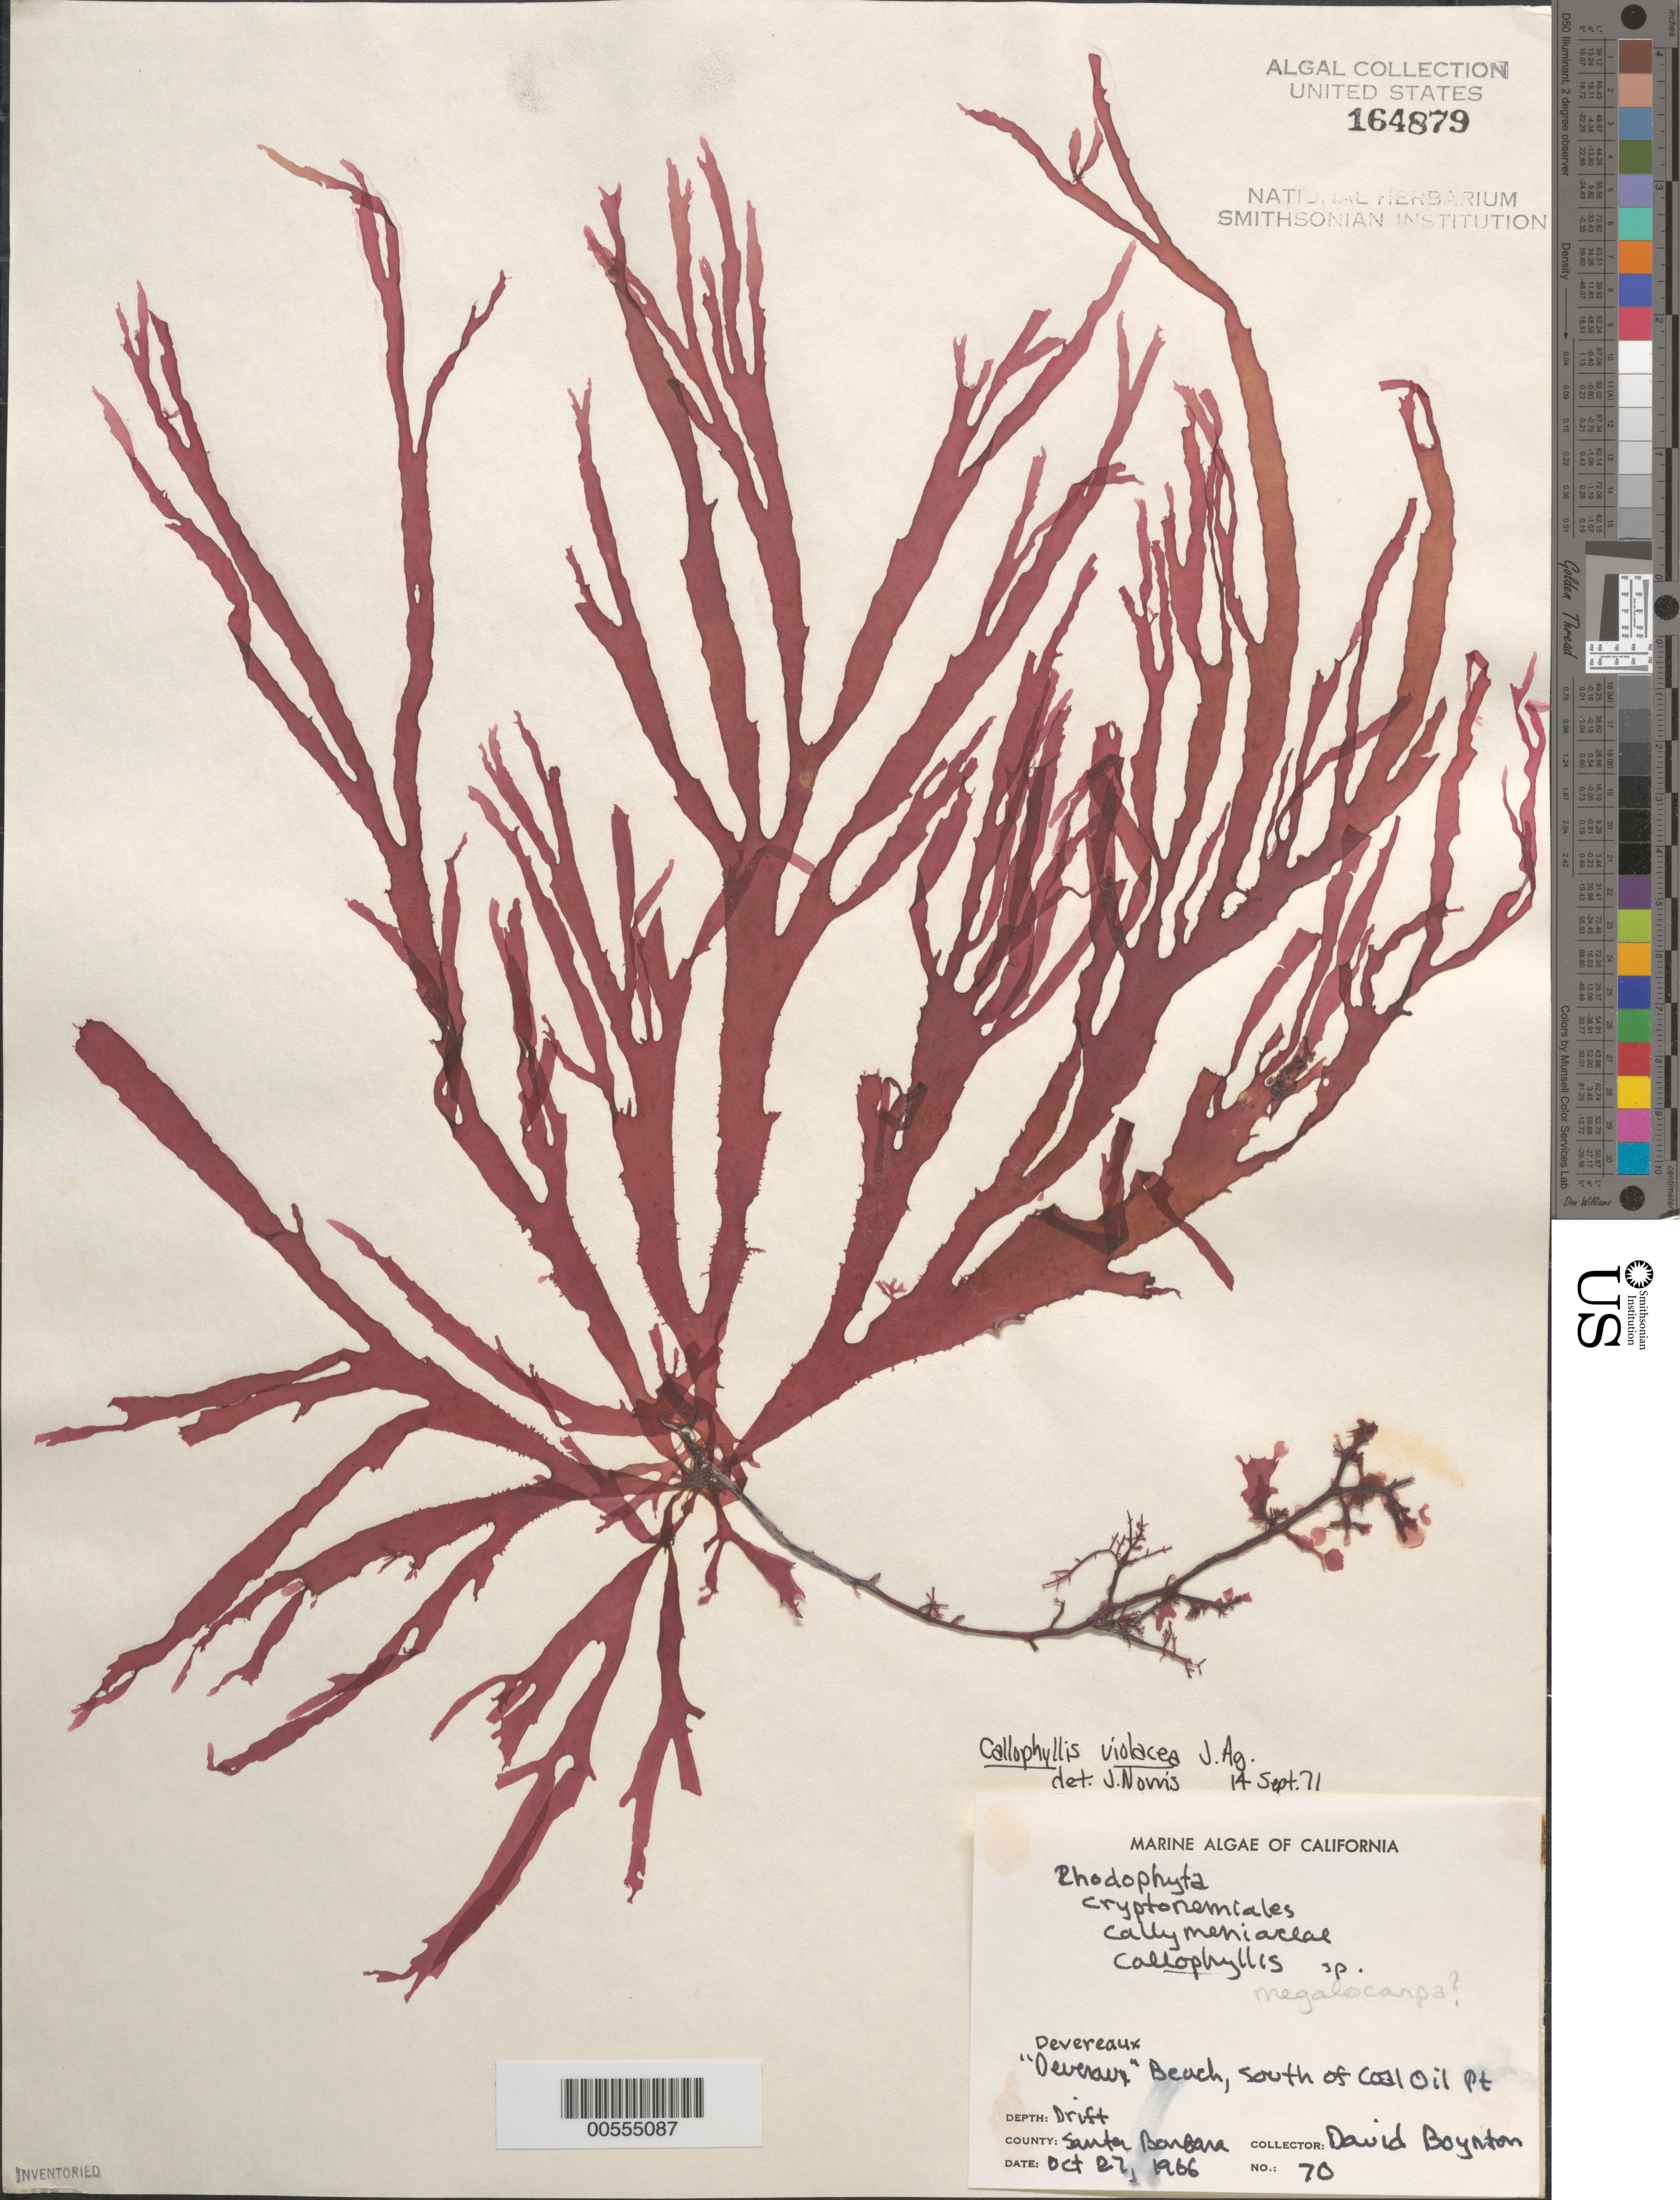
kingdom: Plantae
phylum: Rhodophyta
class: Florideophyceae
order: Gigartinales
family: Kallymeniaceae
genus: Callophyllis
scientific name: Callophyllis violacea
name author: J. Agardh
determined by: Norris, James N.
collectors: D. Boynton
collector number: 70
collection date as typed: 27 Oct 1966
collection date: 1966-10-27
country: United States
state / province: California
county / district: Santa Barbara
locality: Devereaux Beach, south of Coal Oil Point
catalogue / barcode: US 164879